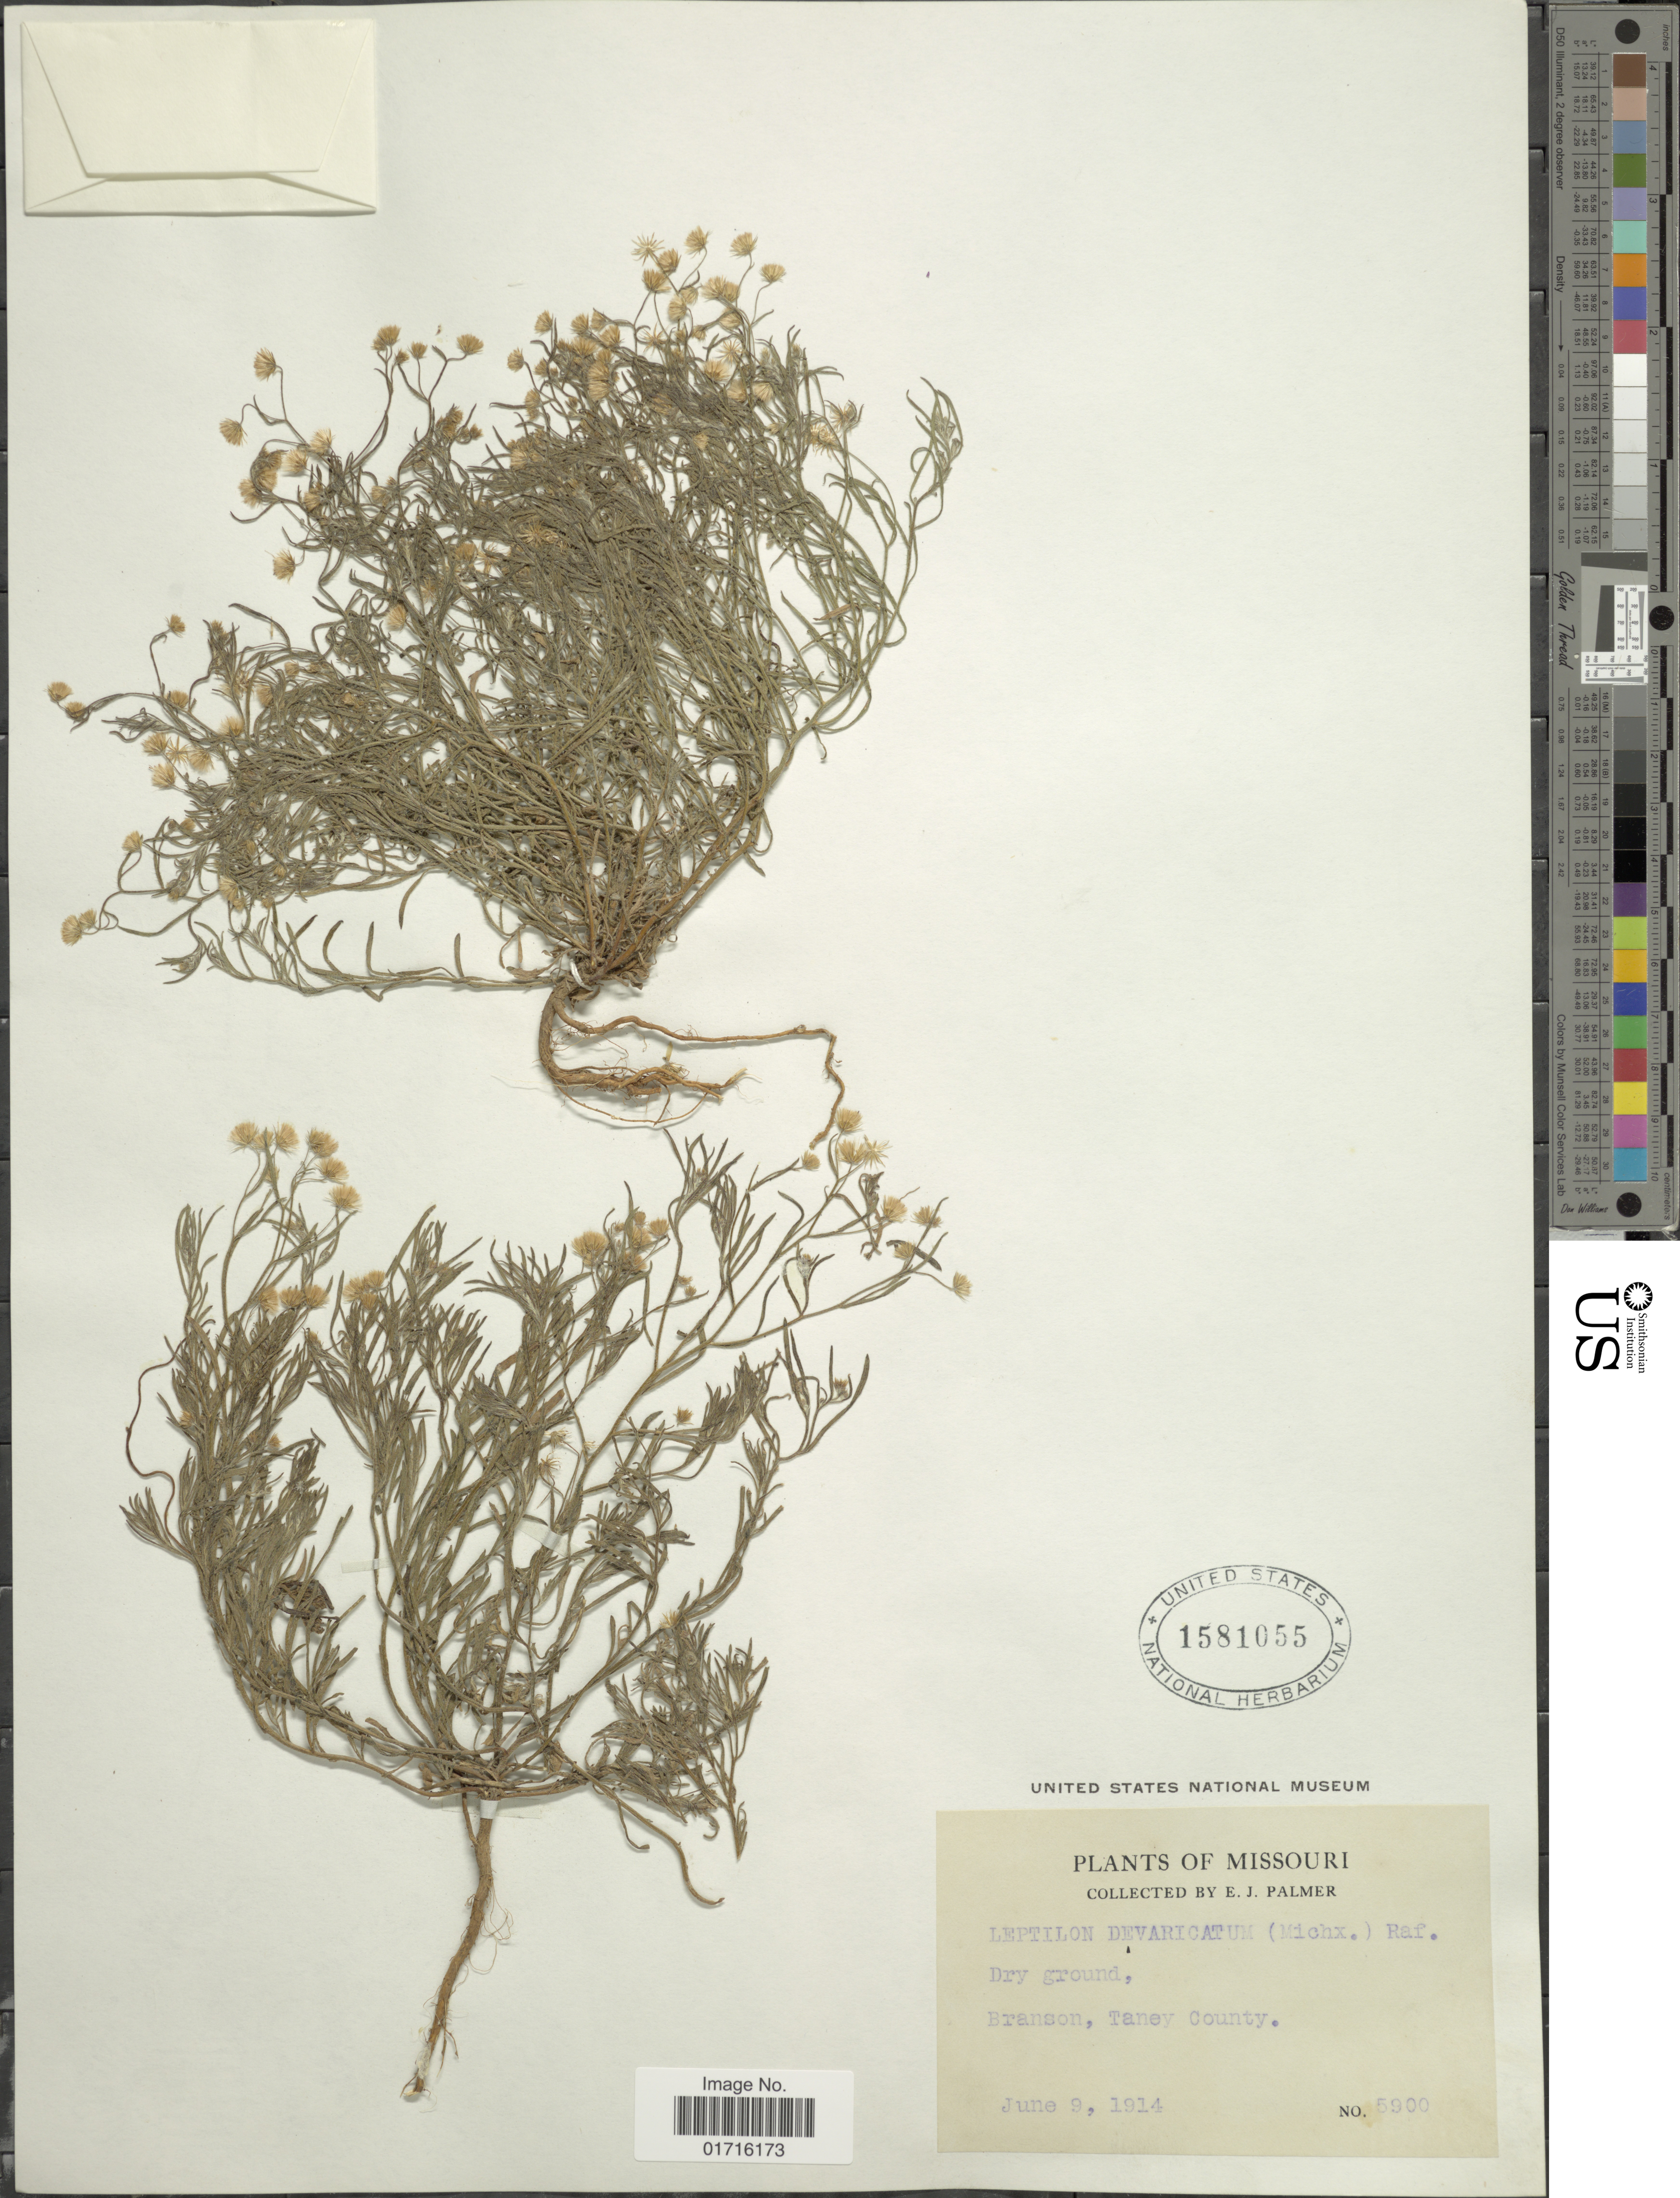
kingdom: Plantae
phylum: Tracheophyta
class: Magnoliopsida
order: Asterales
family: Asteraceae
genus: Conyza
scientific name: Conyza divaricata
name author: Spreng.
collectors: E. J. Palmer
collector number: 5900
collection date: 1914-06-09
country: United States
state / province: Missouri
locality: Branson, Taney County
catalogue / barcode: US 1581055